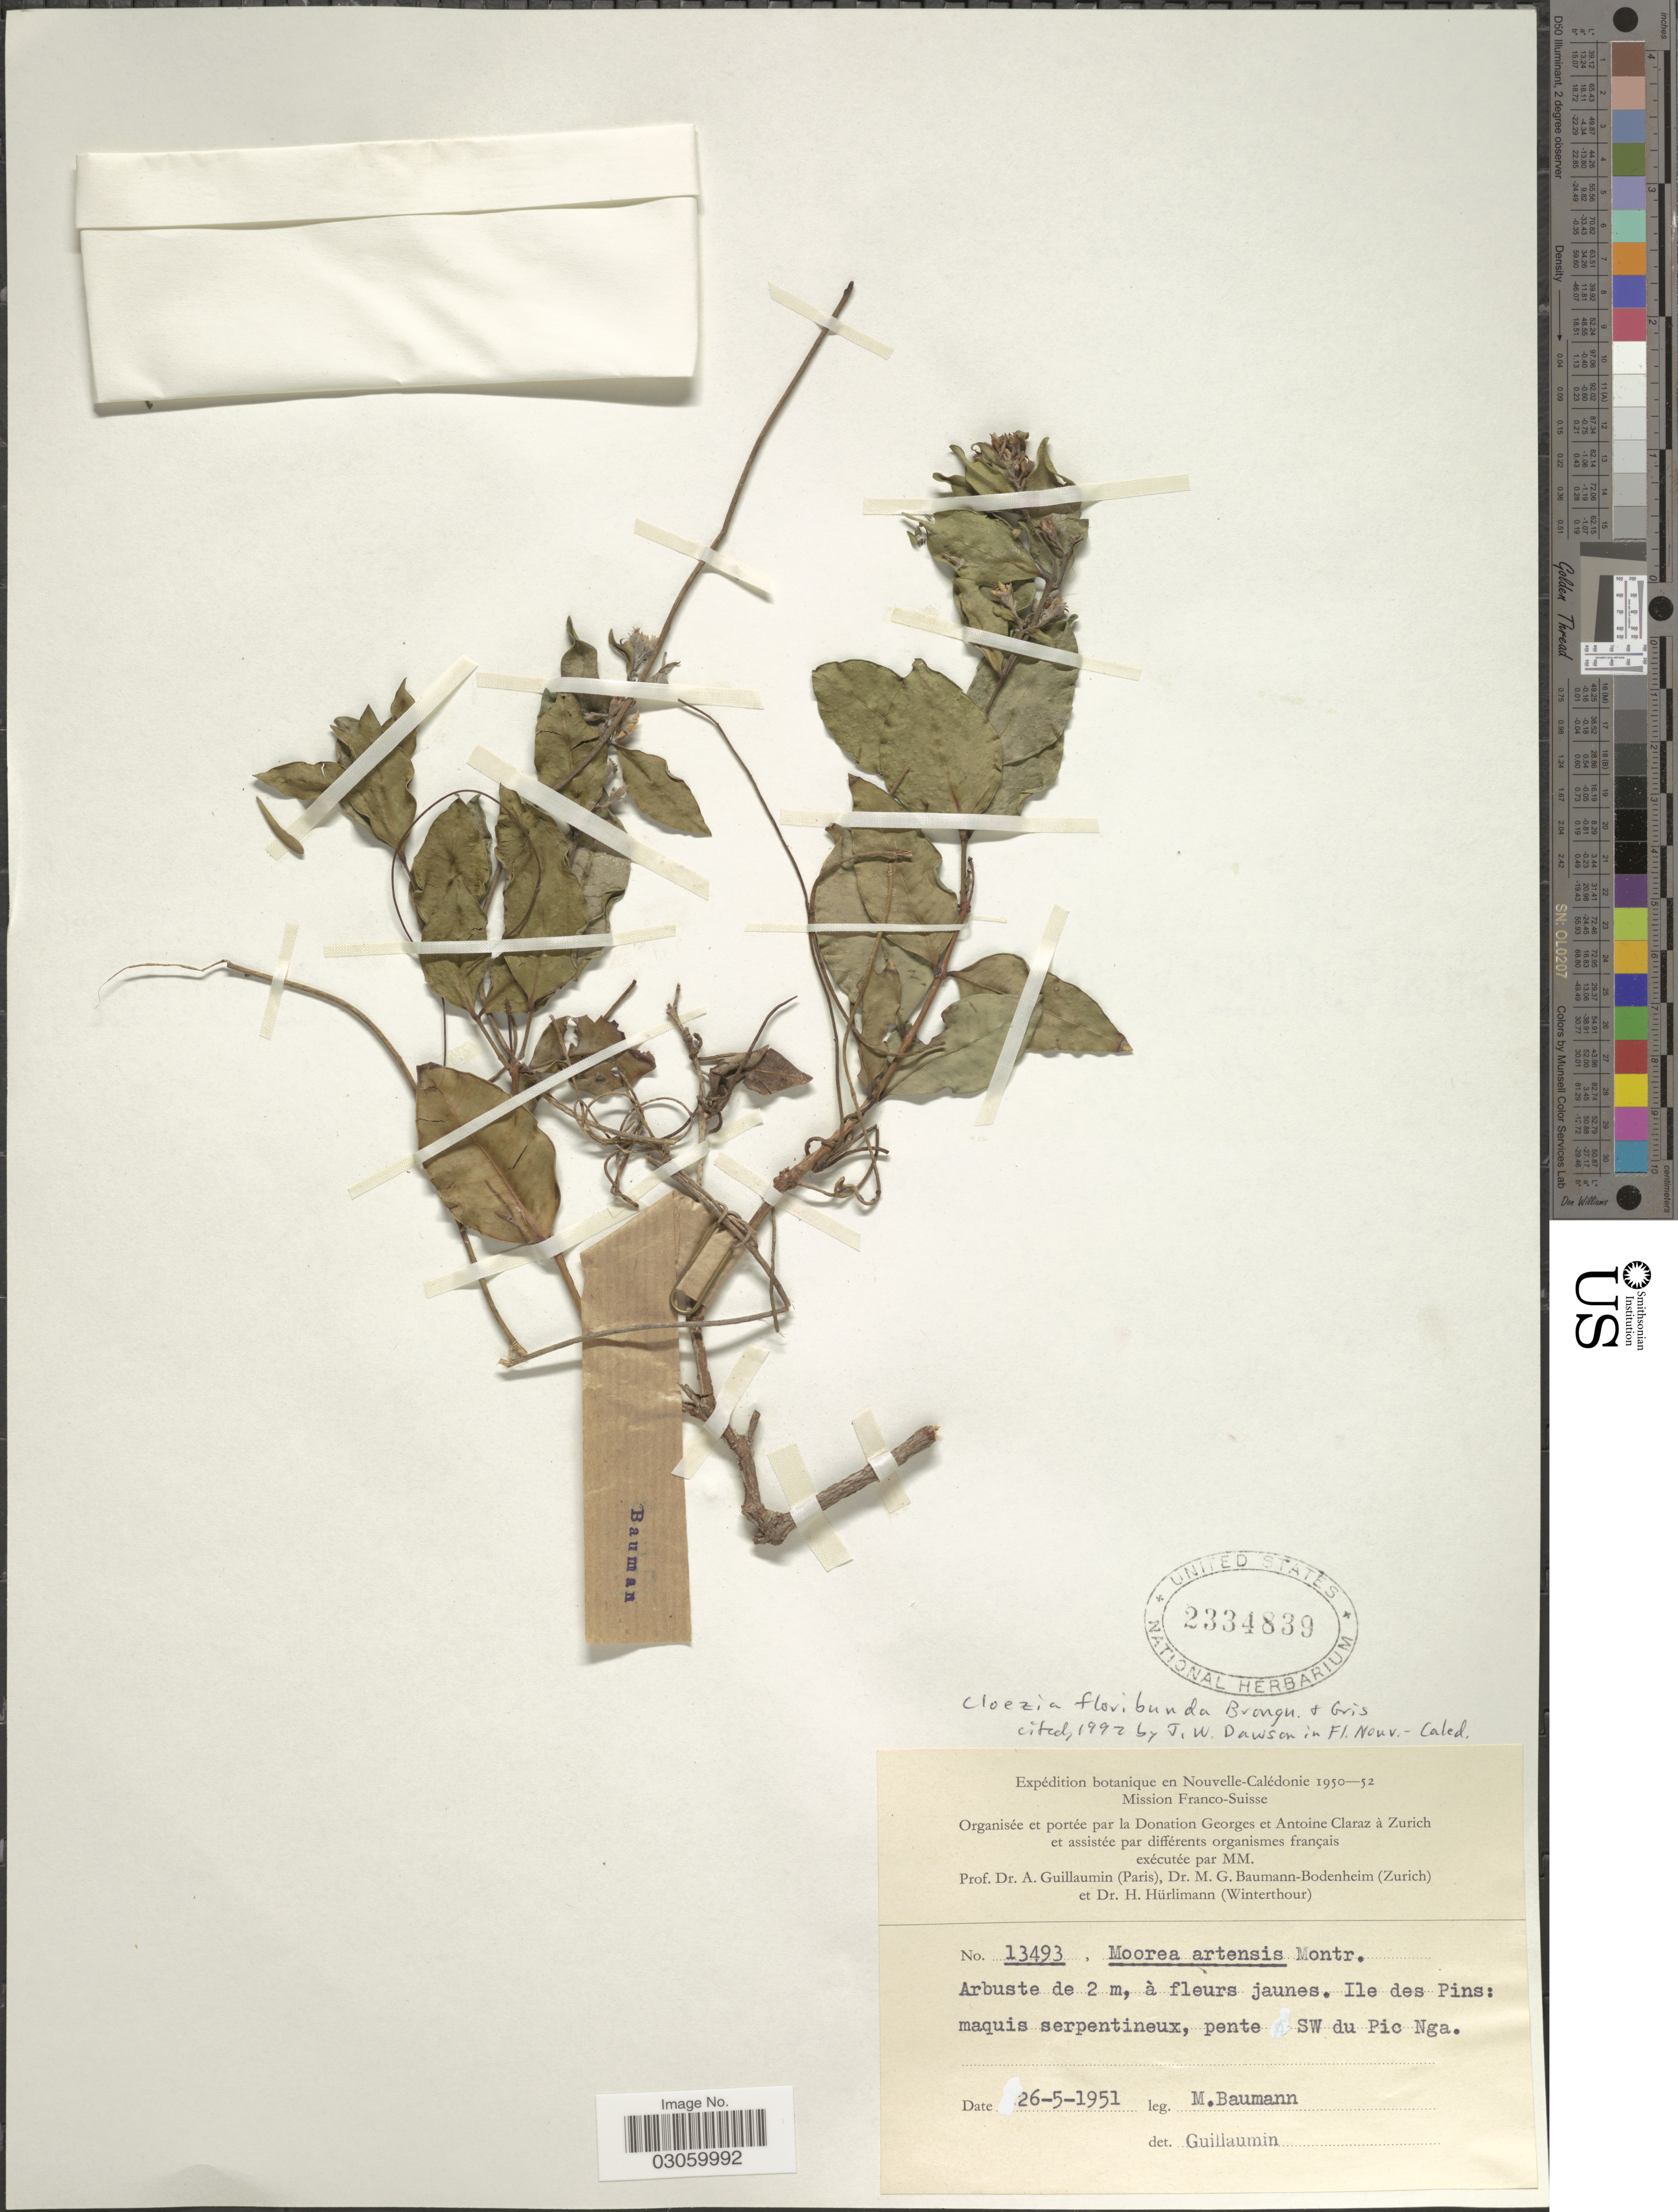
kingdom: Plantae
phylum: Tracheophyta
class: Magnoliopsida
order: Myrtales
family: Myrtaceae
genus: Cloezia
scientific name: Cloezia floribunda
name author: Brongn. & Gris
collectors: M. Baumann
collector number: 13493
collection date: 1951-05-26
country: New Caledonia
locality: Nouvelle-Calédonie, Ile des Pins: Maquis serpentineux, versant S du Pic Nga.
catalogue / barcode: US 2334839